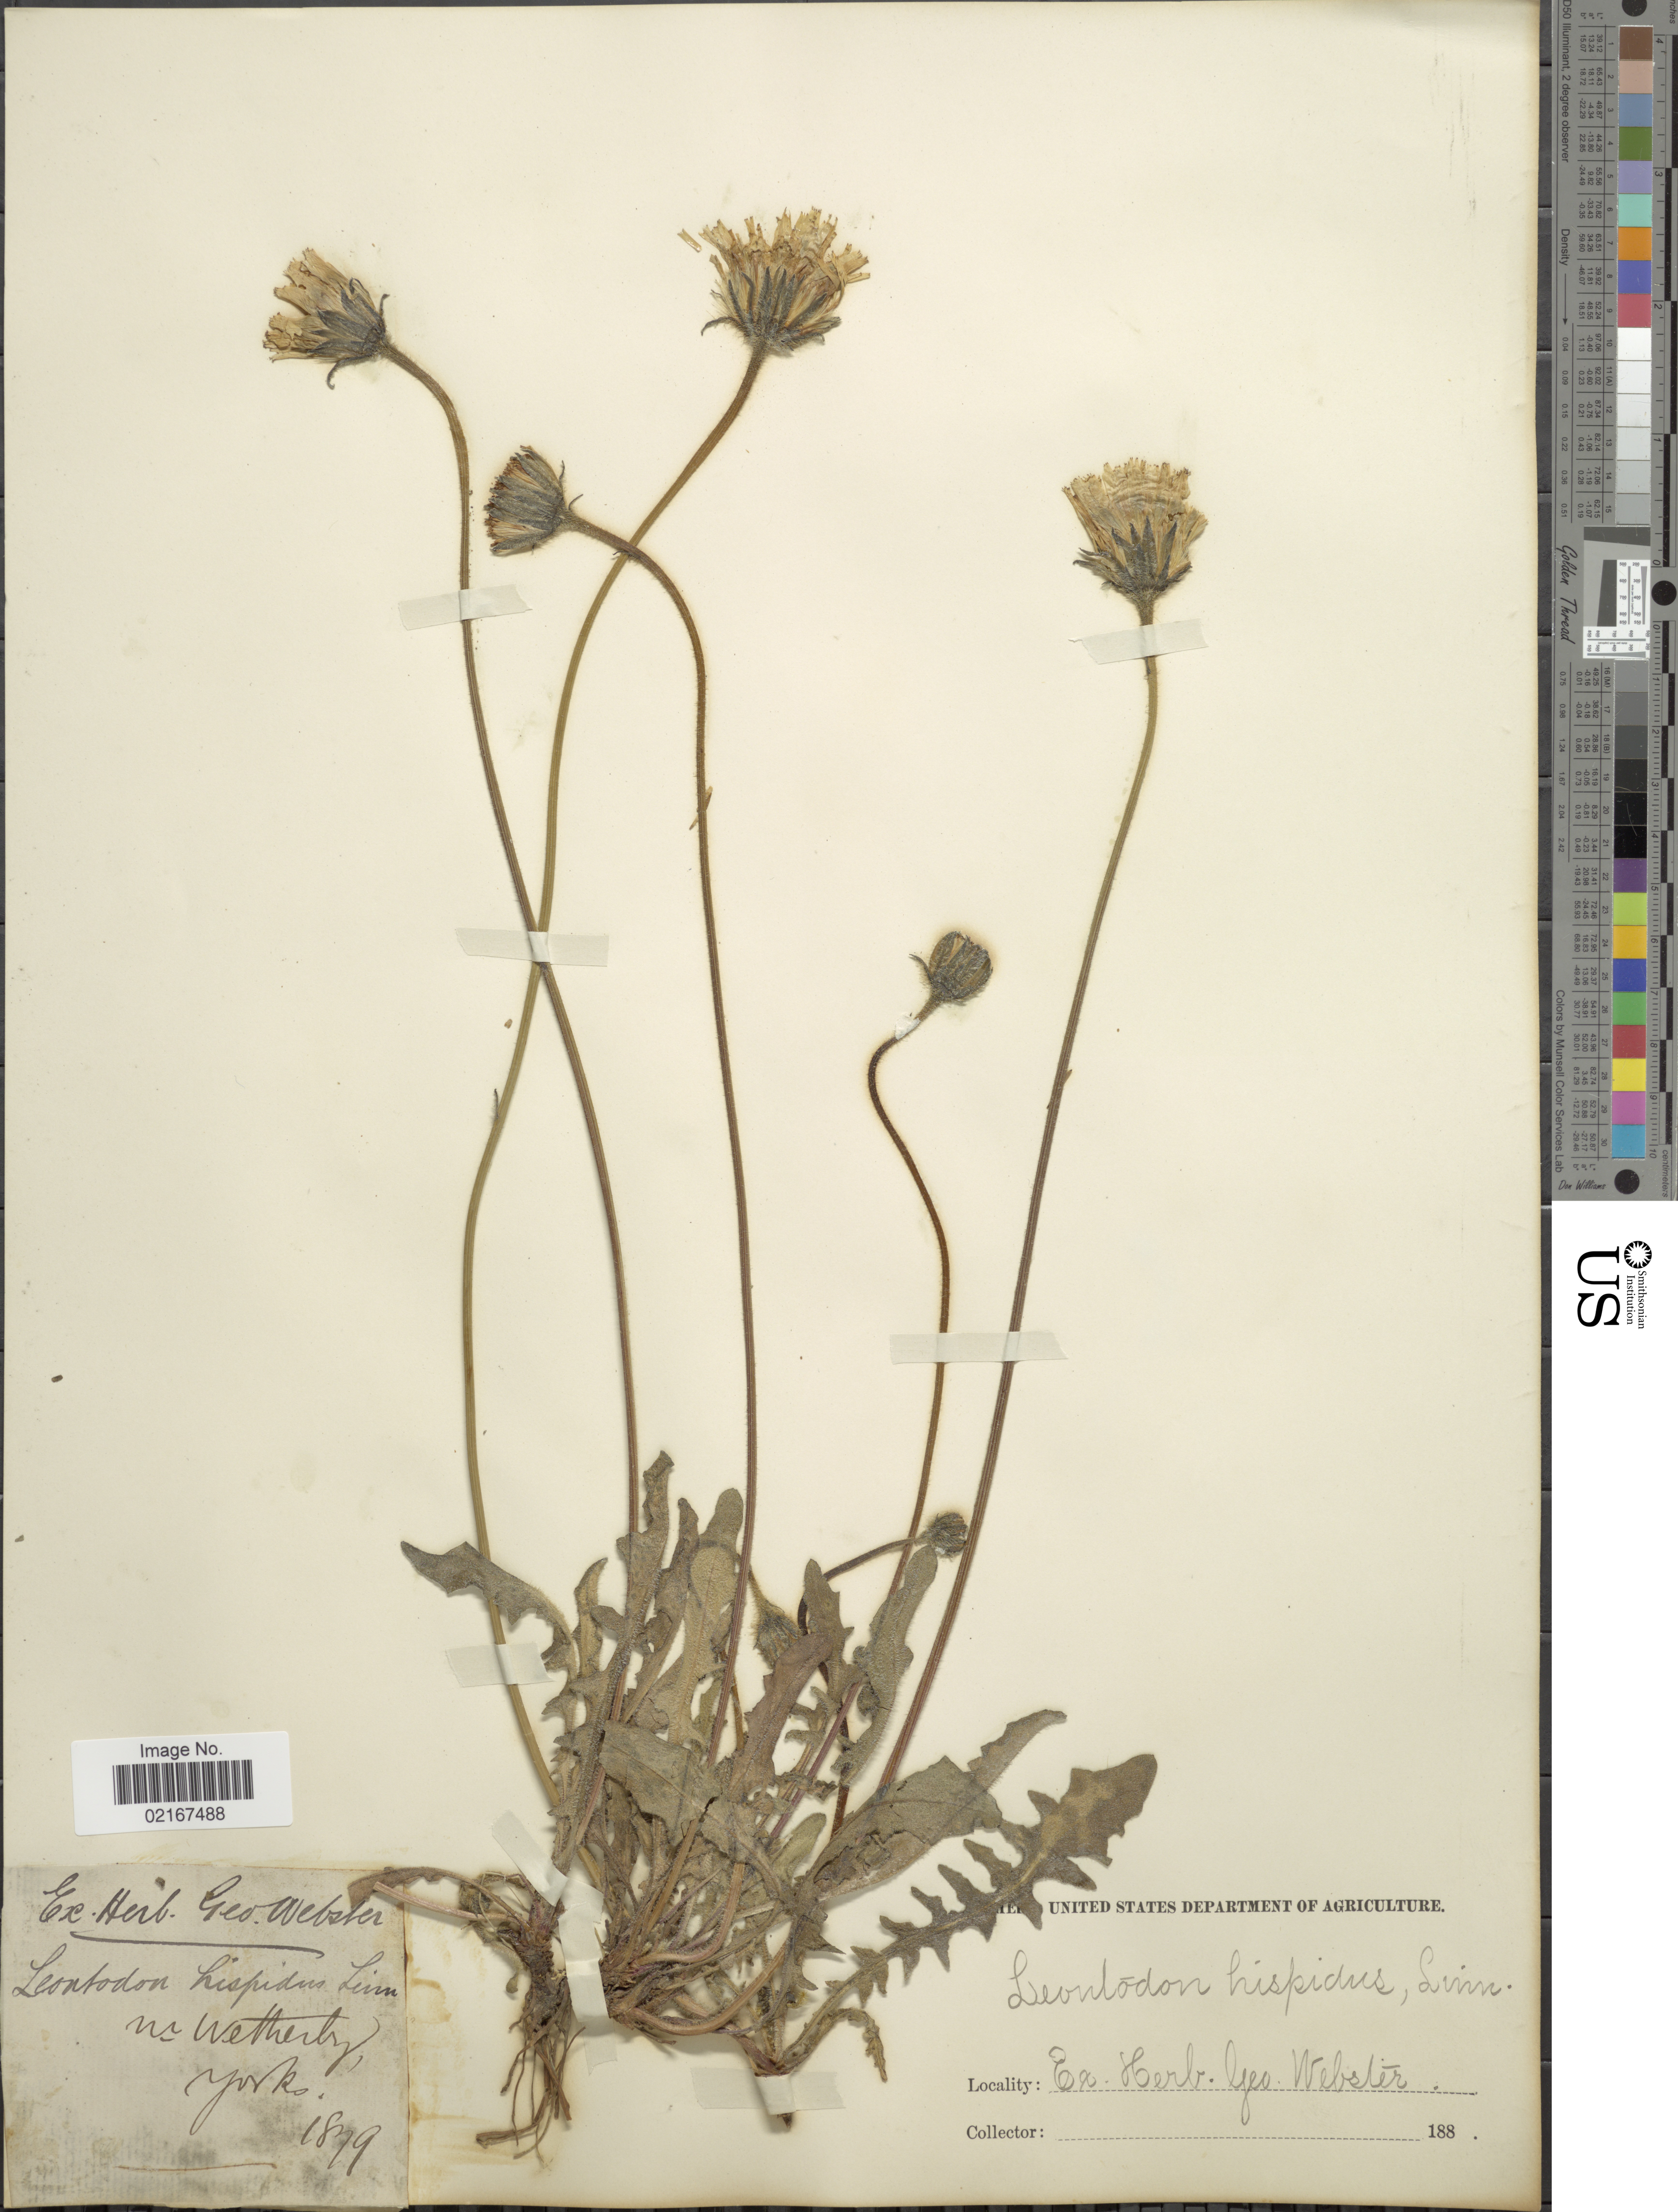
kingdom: Plantae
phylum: Tracheophyta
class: Magnoliopsida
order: Asterales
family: Asteraceae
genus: Leontodon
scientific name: Leontodon hispidus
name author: L.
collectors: ex herb. Geo. Webster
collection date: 1879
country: United Kingdom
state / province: England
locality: Wetherby, Yorks.